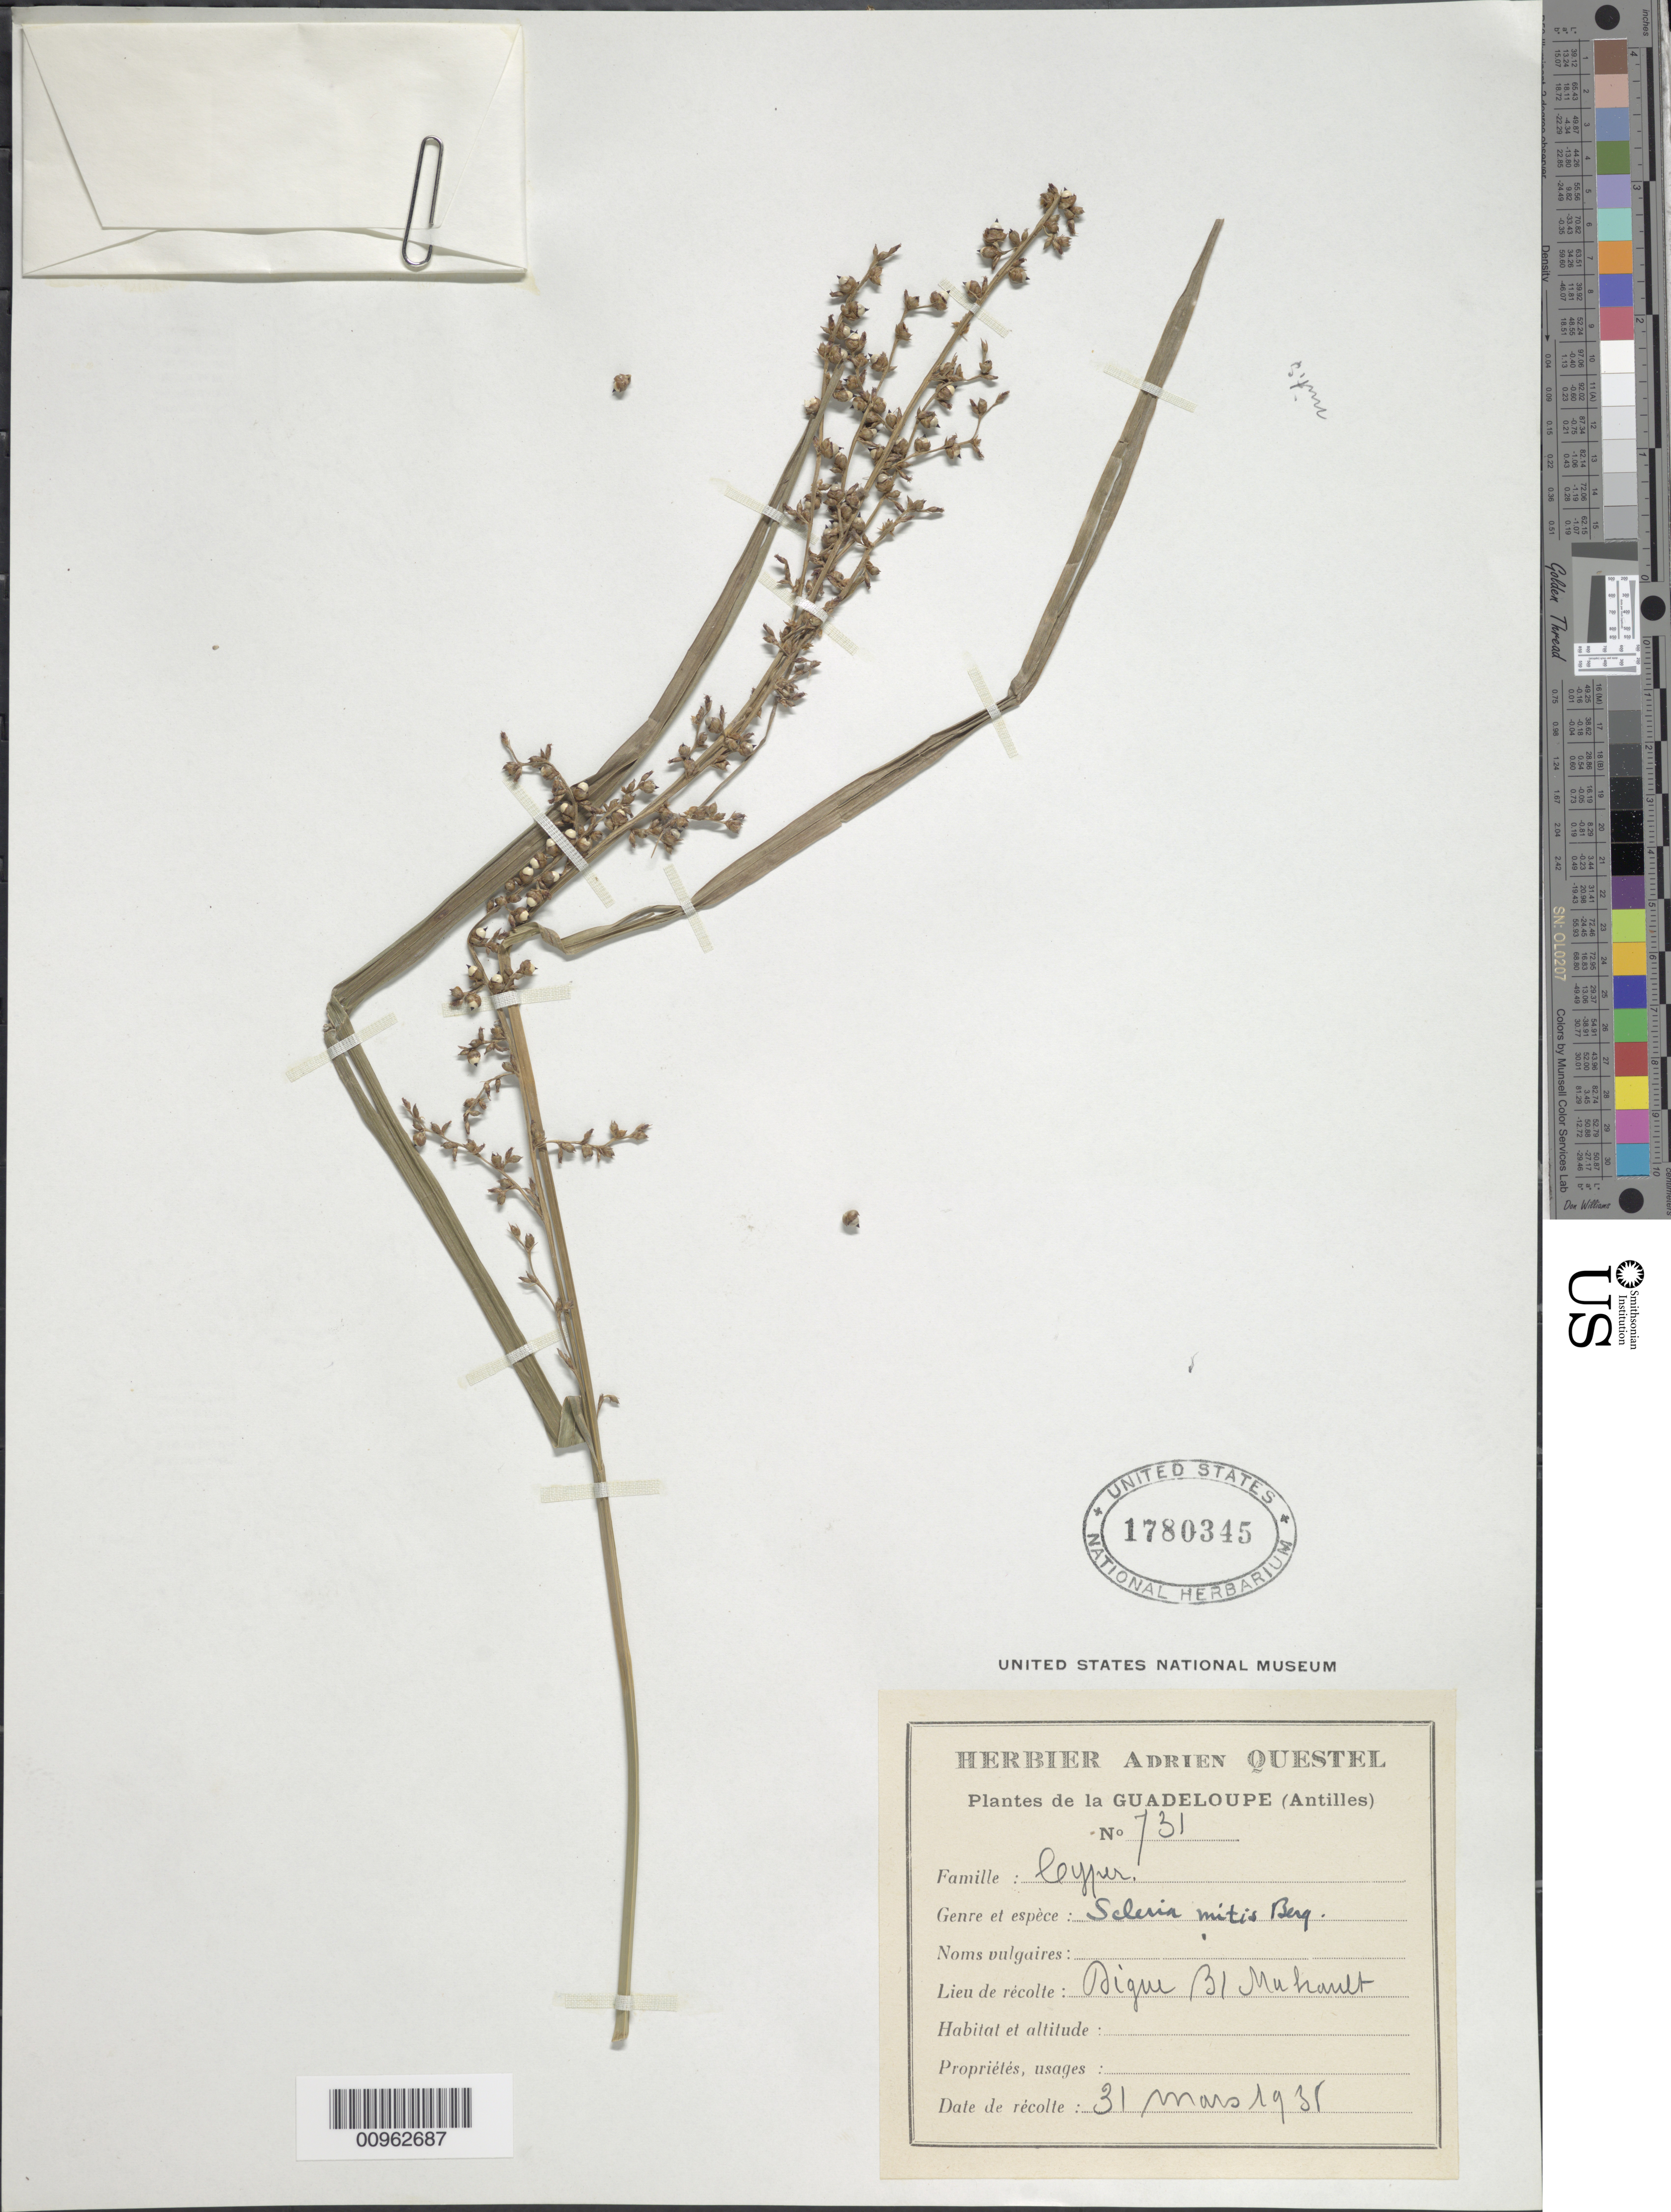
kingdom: Plantae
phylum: Tracheophyta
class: Liliopsida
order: Poales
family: Cyperaceae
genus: Scleria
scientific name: Scleria mitis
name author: P.J. Bergius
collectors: A. Questel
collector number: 731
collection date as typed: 31 Mar 1938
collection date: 1938-03-31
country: Guadeloupe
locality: "Sique" Baie Mahault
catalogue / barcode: US 1780345